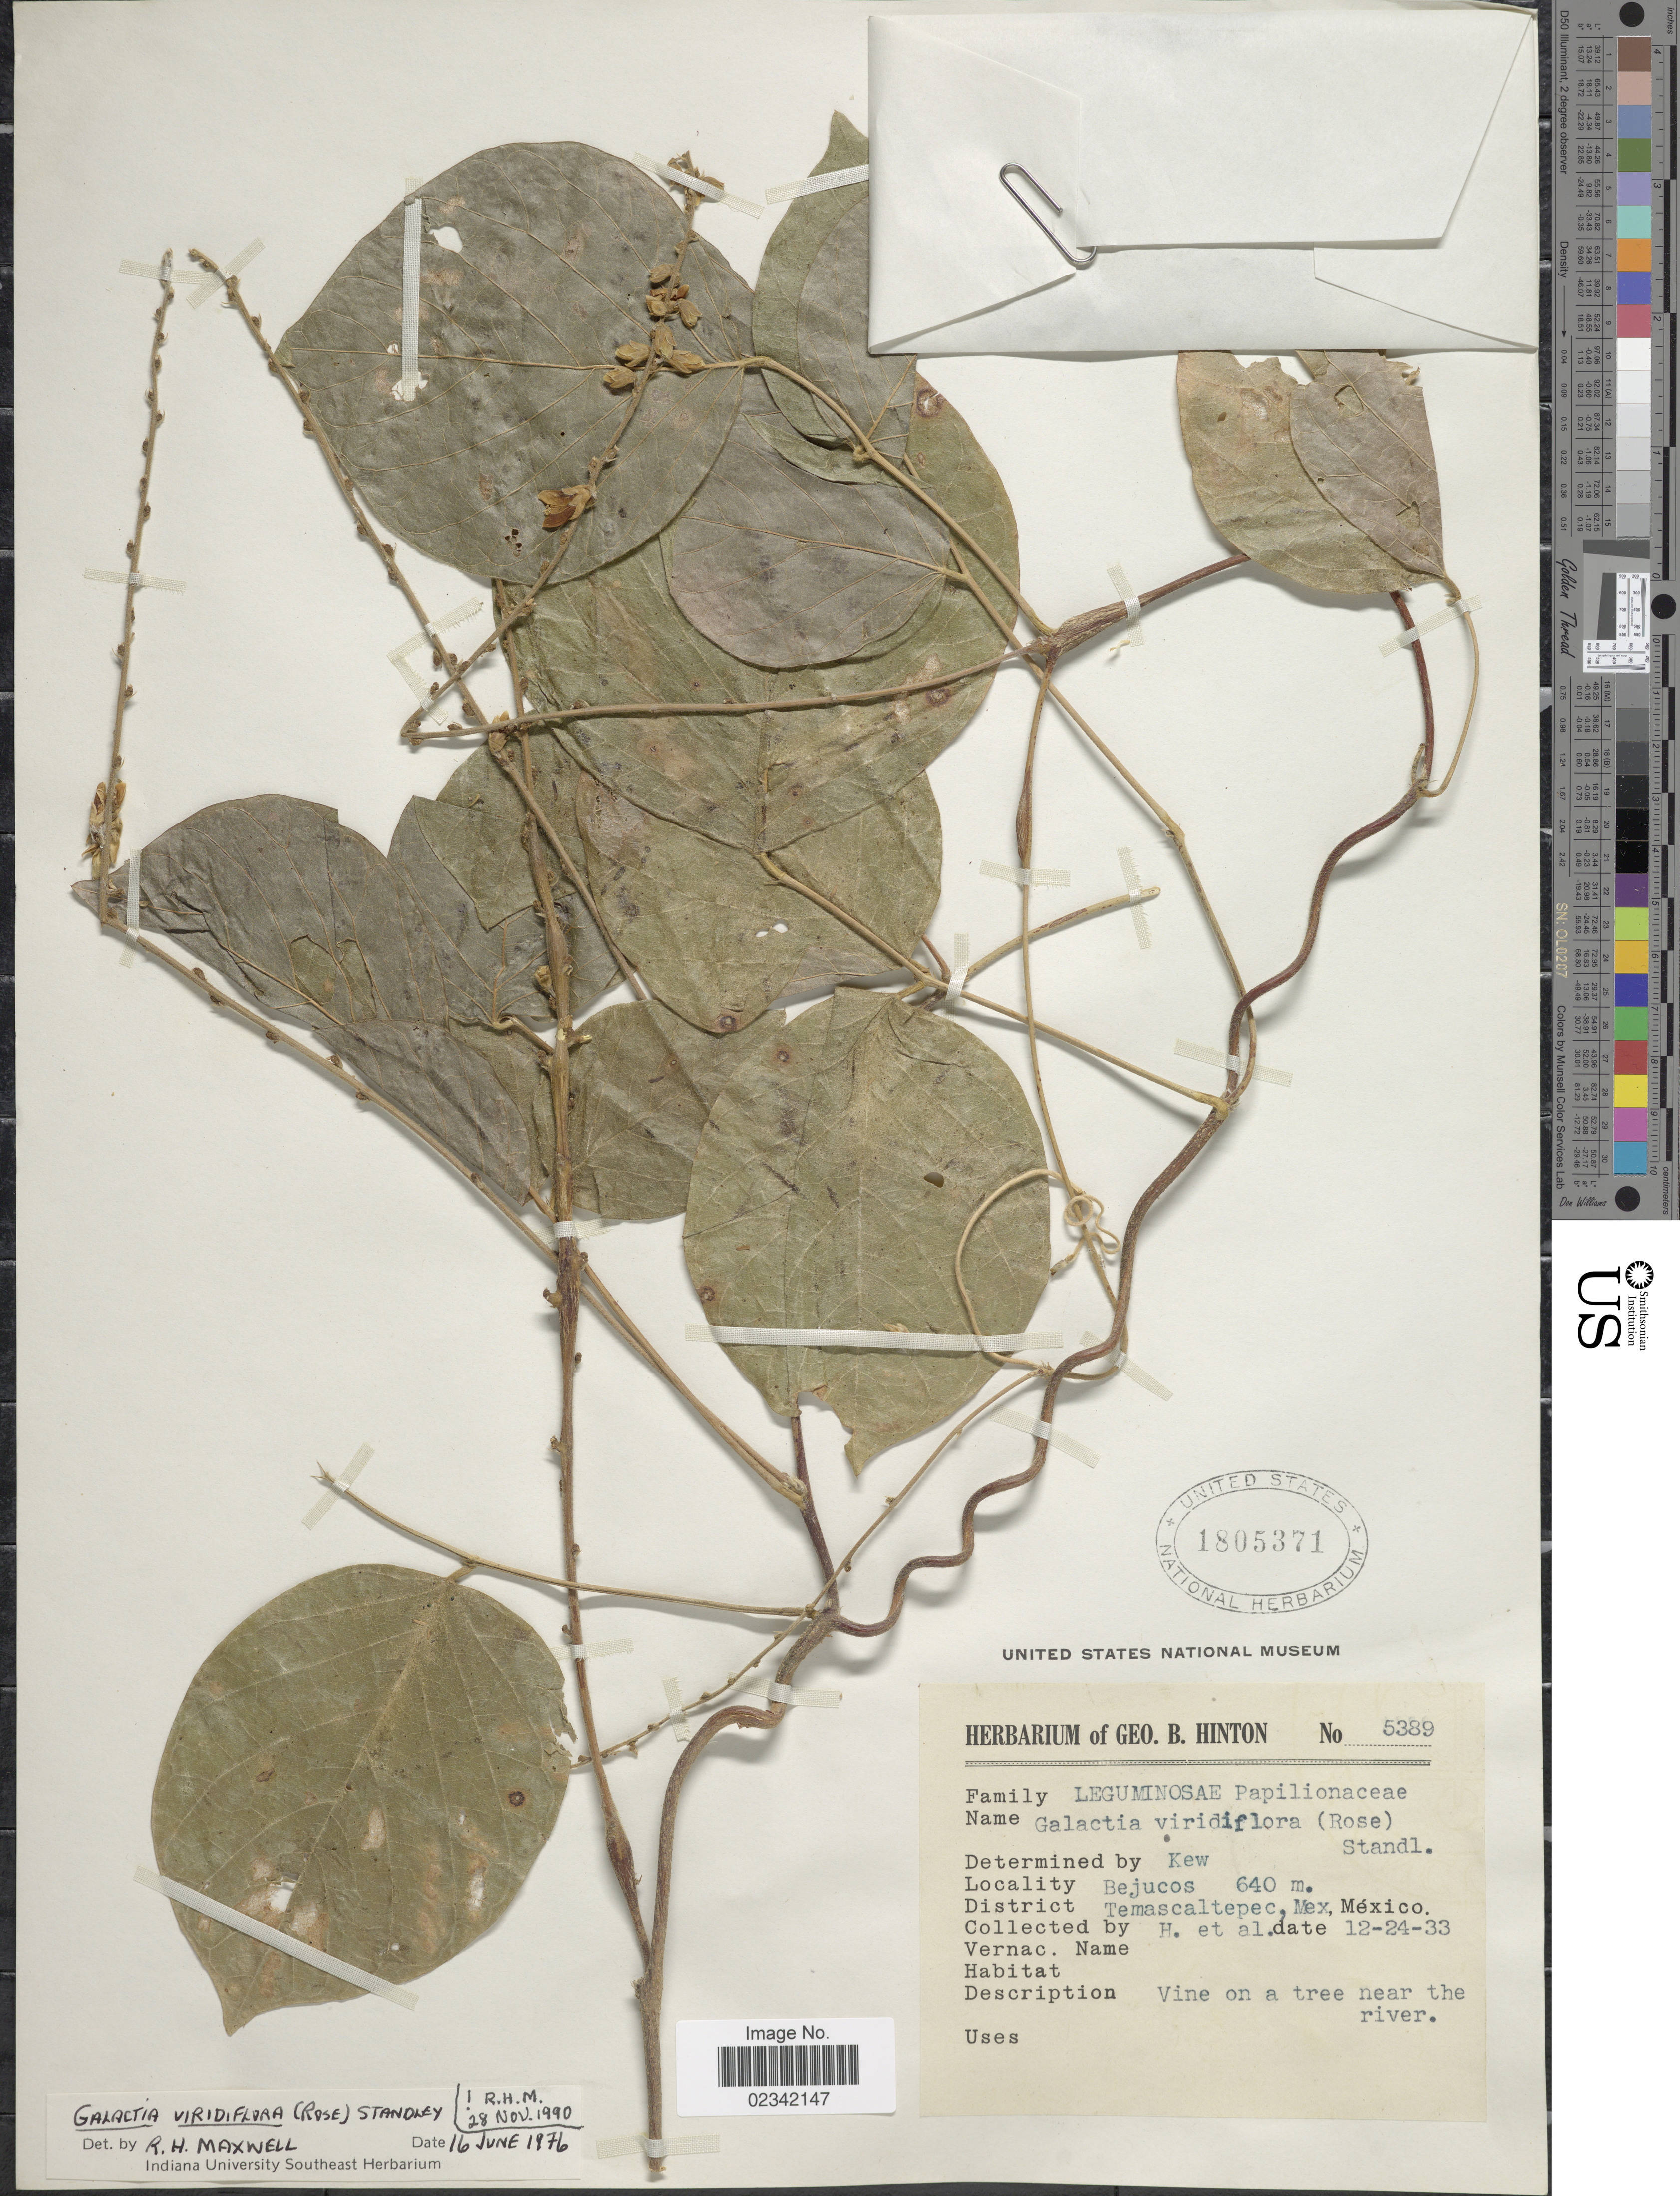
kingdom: Plantae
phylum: Tracheophyta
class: Magnoliopsida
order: Fabales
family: Fabaceae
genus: Lackeya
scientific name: Lackeya viridiflora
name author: (Rose) L.P. Queiroz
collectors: G. B. Hinton & et al.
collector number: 5389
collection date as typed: Transcribed d/m/y: 24/12/33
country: Mexico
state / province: México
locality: Bejucos, District Temascaltepec, Mex., Mexico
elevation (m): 640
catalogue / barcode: US 1805371